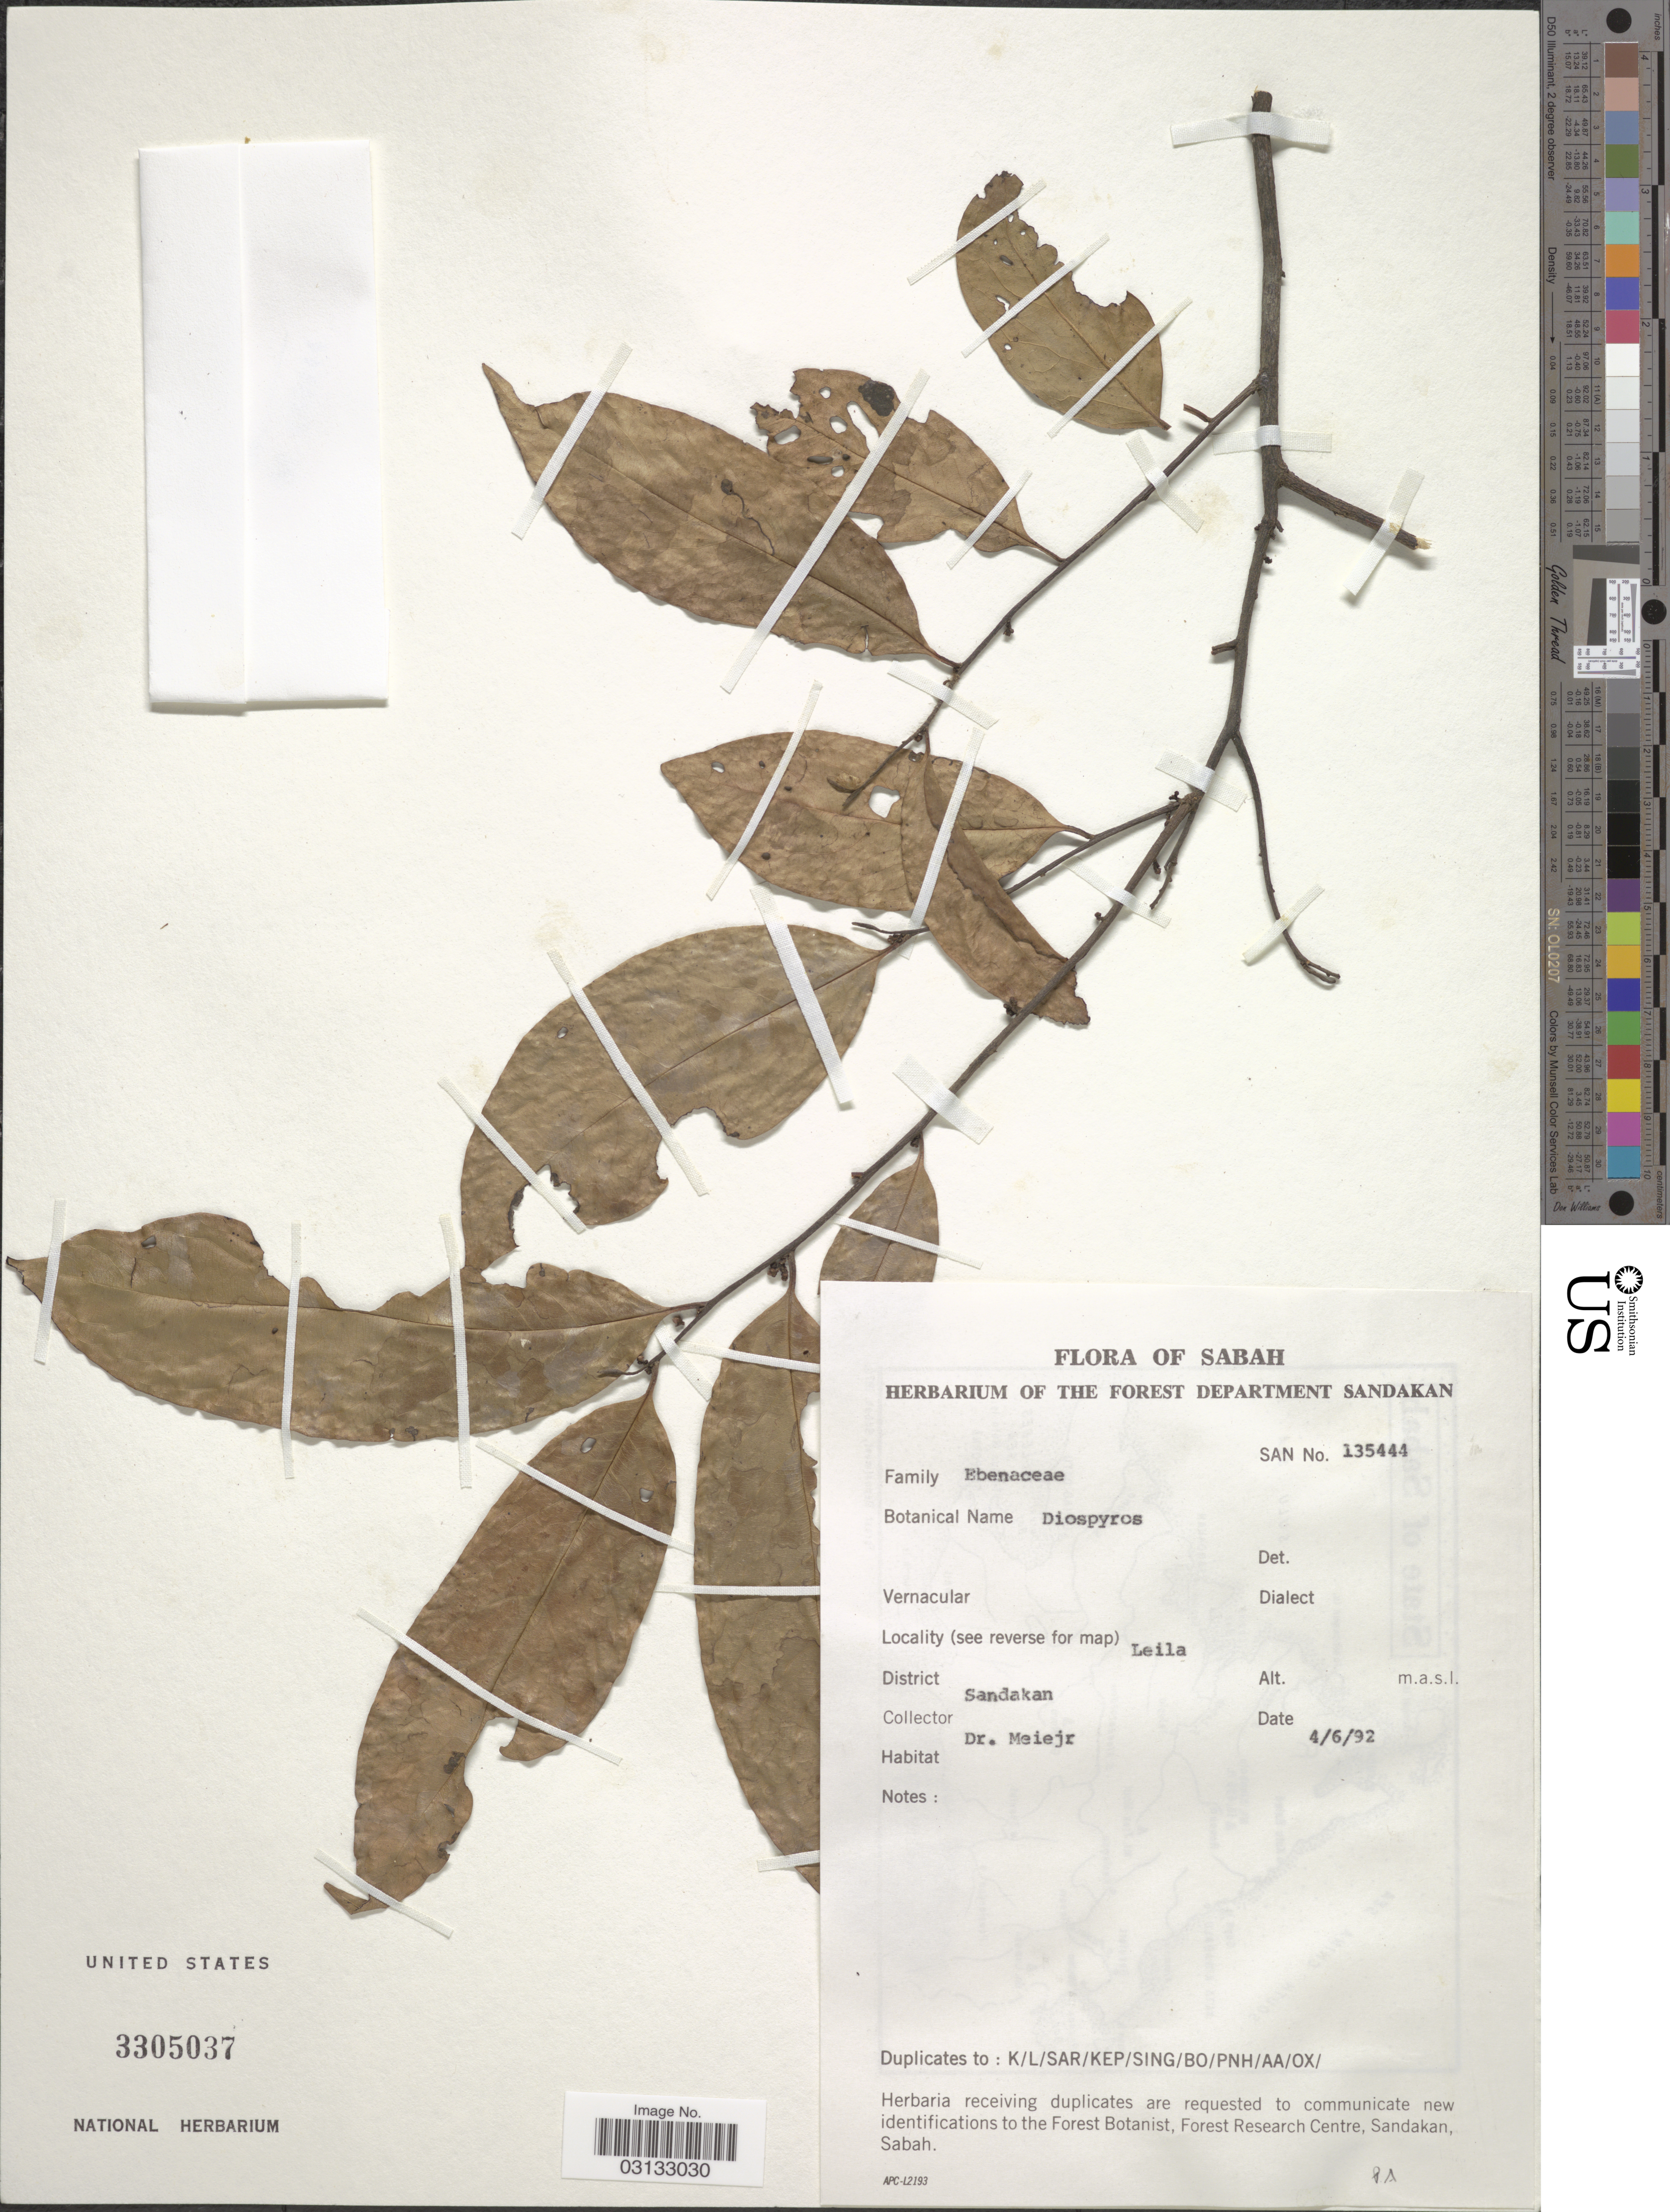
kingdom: Plantae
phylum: Tracheophyta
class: Magnoliopsida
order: Ericales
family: Ebenaceae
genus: Diospyros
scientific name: Diospyros sp.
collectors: -- Meijer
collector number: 135444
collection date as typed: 4/6/92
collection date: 1992-06-04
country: Malaysia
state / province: Sabah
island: Borneo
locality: District Sandakan.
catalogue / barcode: US 3305037